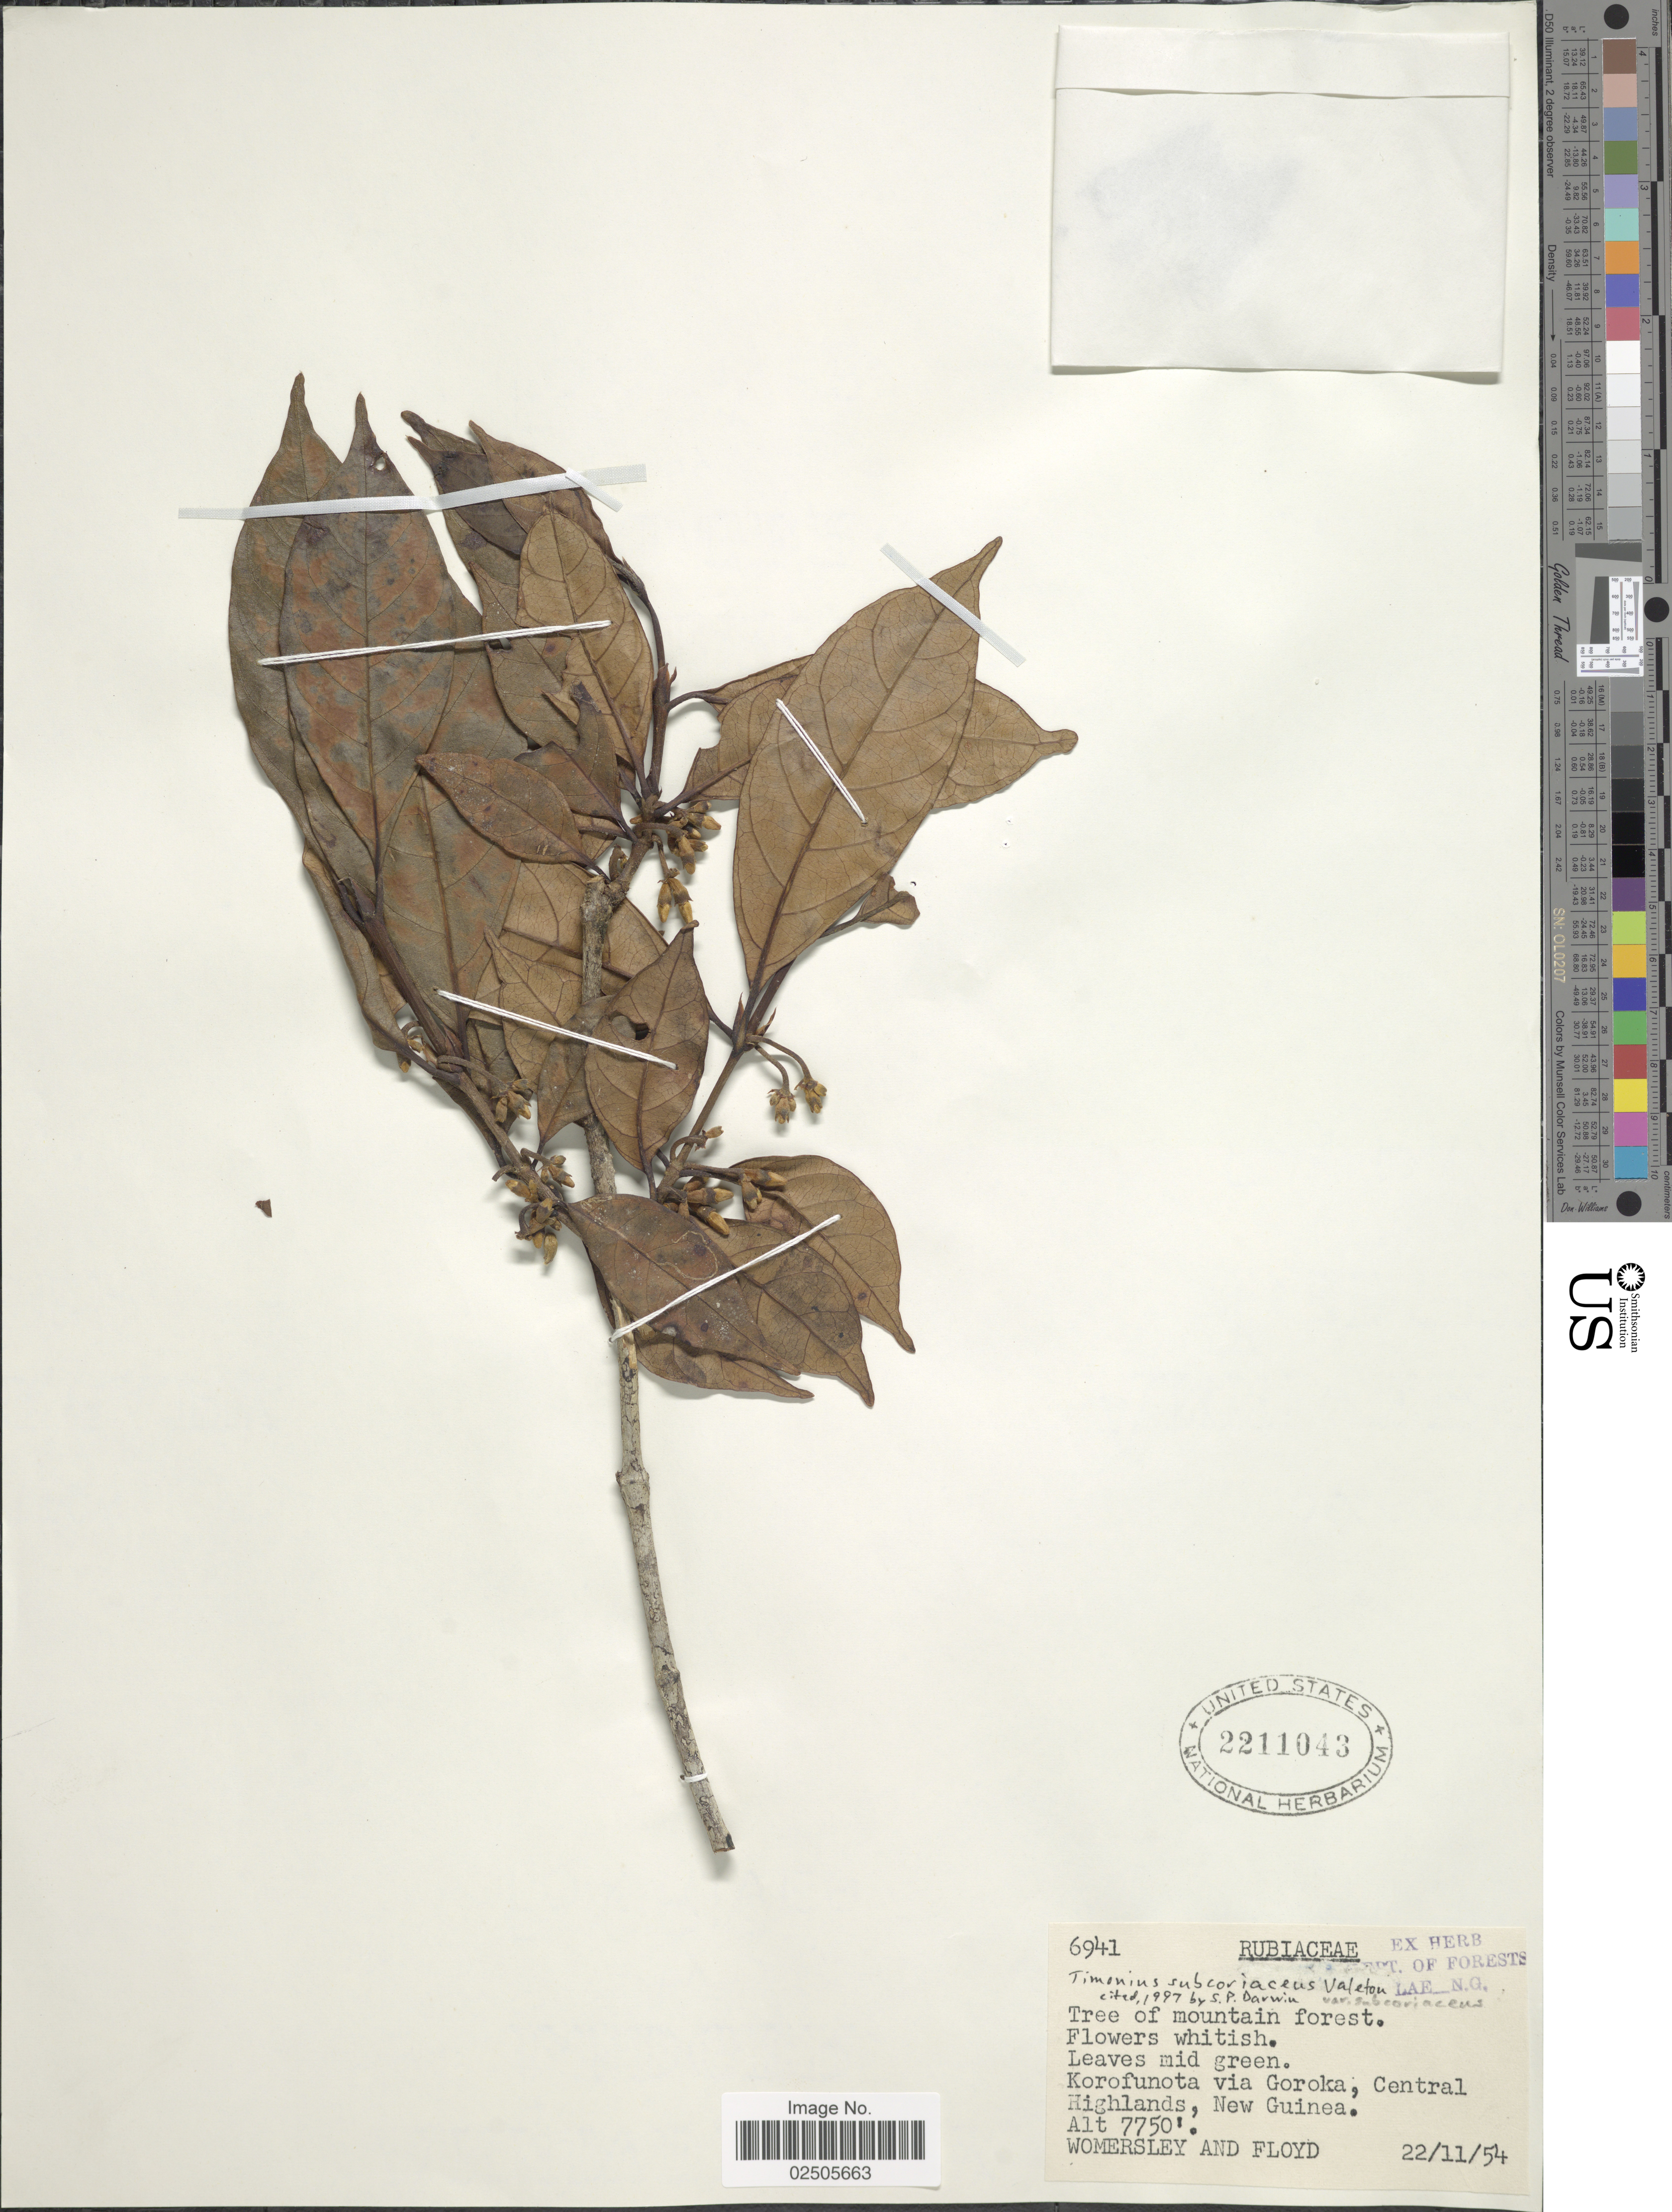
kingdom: Plantae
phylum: Tracheophyta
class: Magnoliopsida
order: Gentianales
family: Rubiaceae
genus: Timonius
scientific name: Timonius subcoriaceus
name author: Valeton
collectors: J. S. Womersley & A. G. Floyd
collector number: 6941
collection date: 1954-11-22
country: Papua New Guinea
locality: Korofunota via Goroka, Central Highlands, New Guinea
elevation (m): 2362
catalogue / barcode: US 2211043